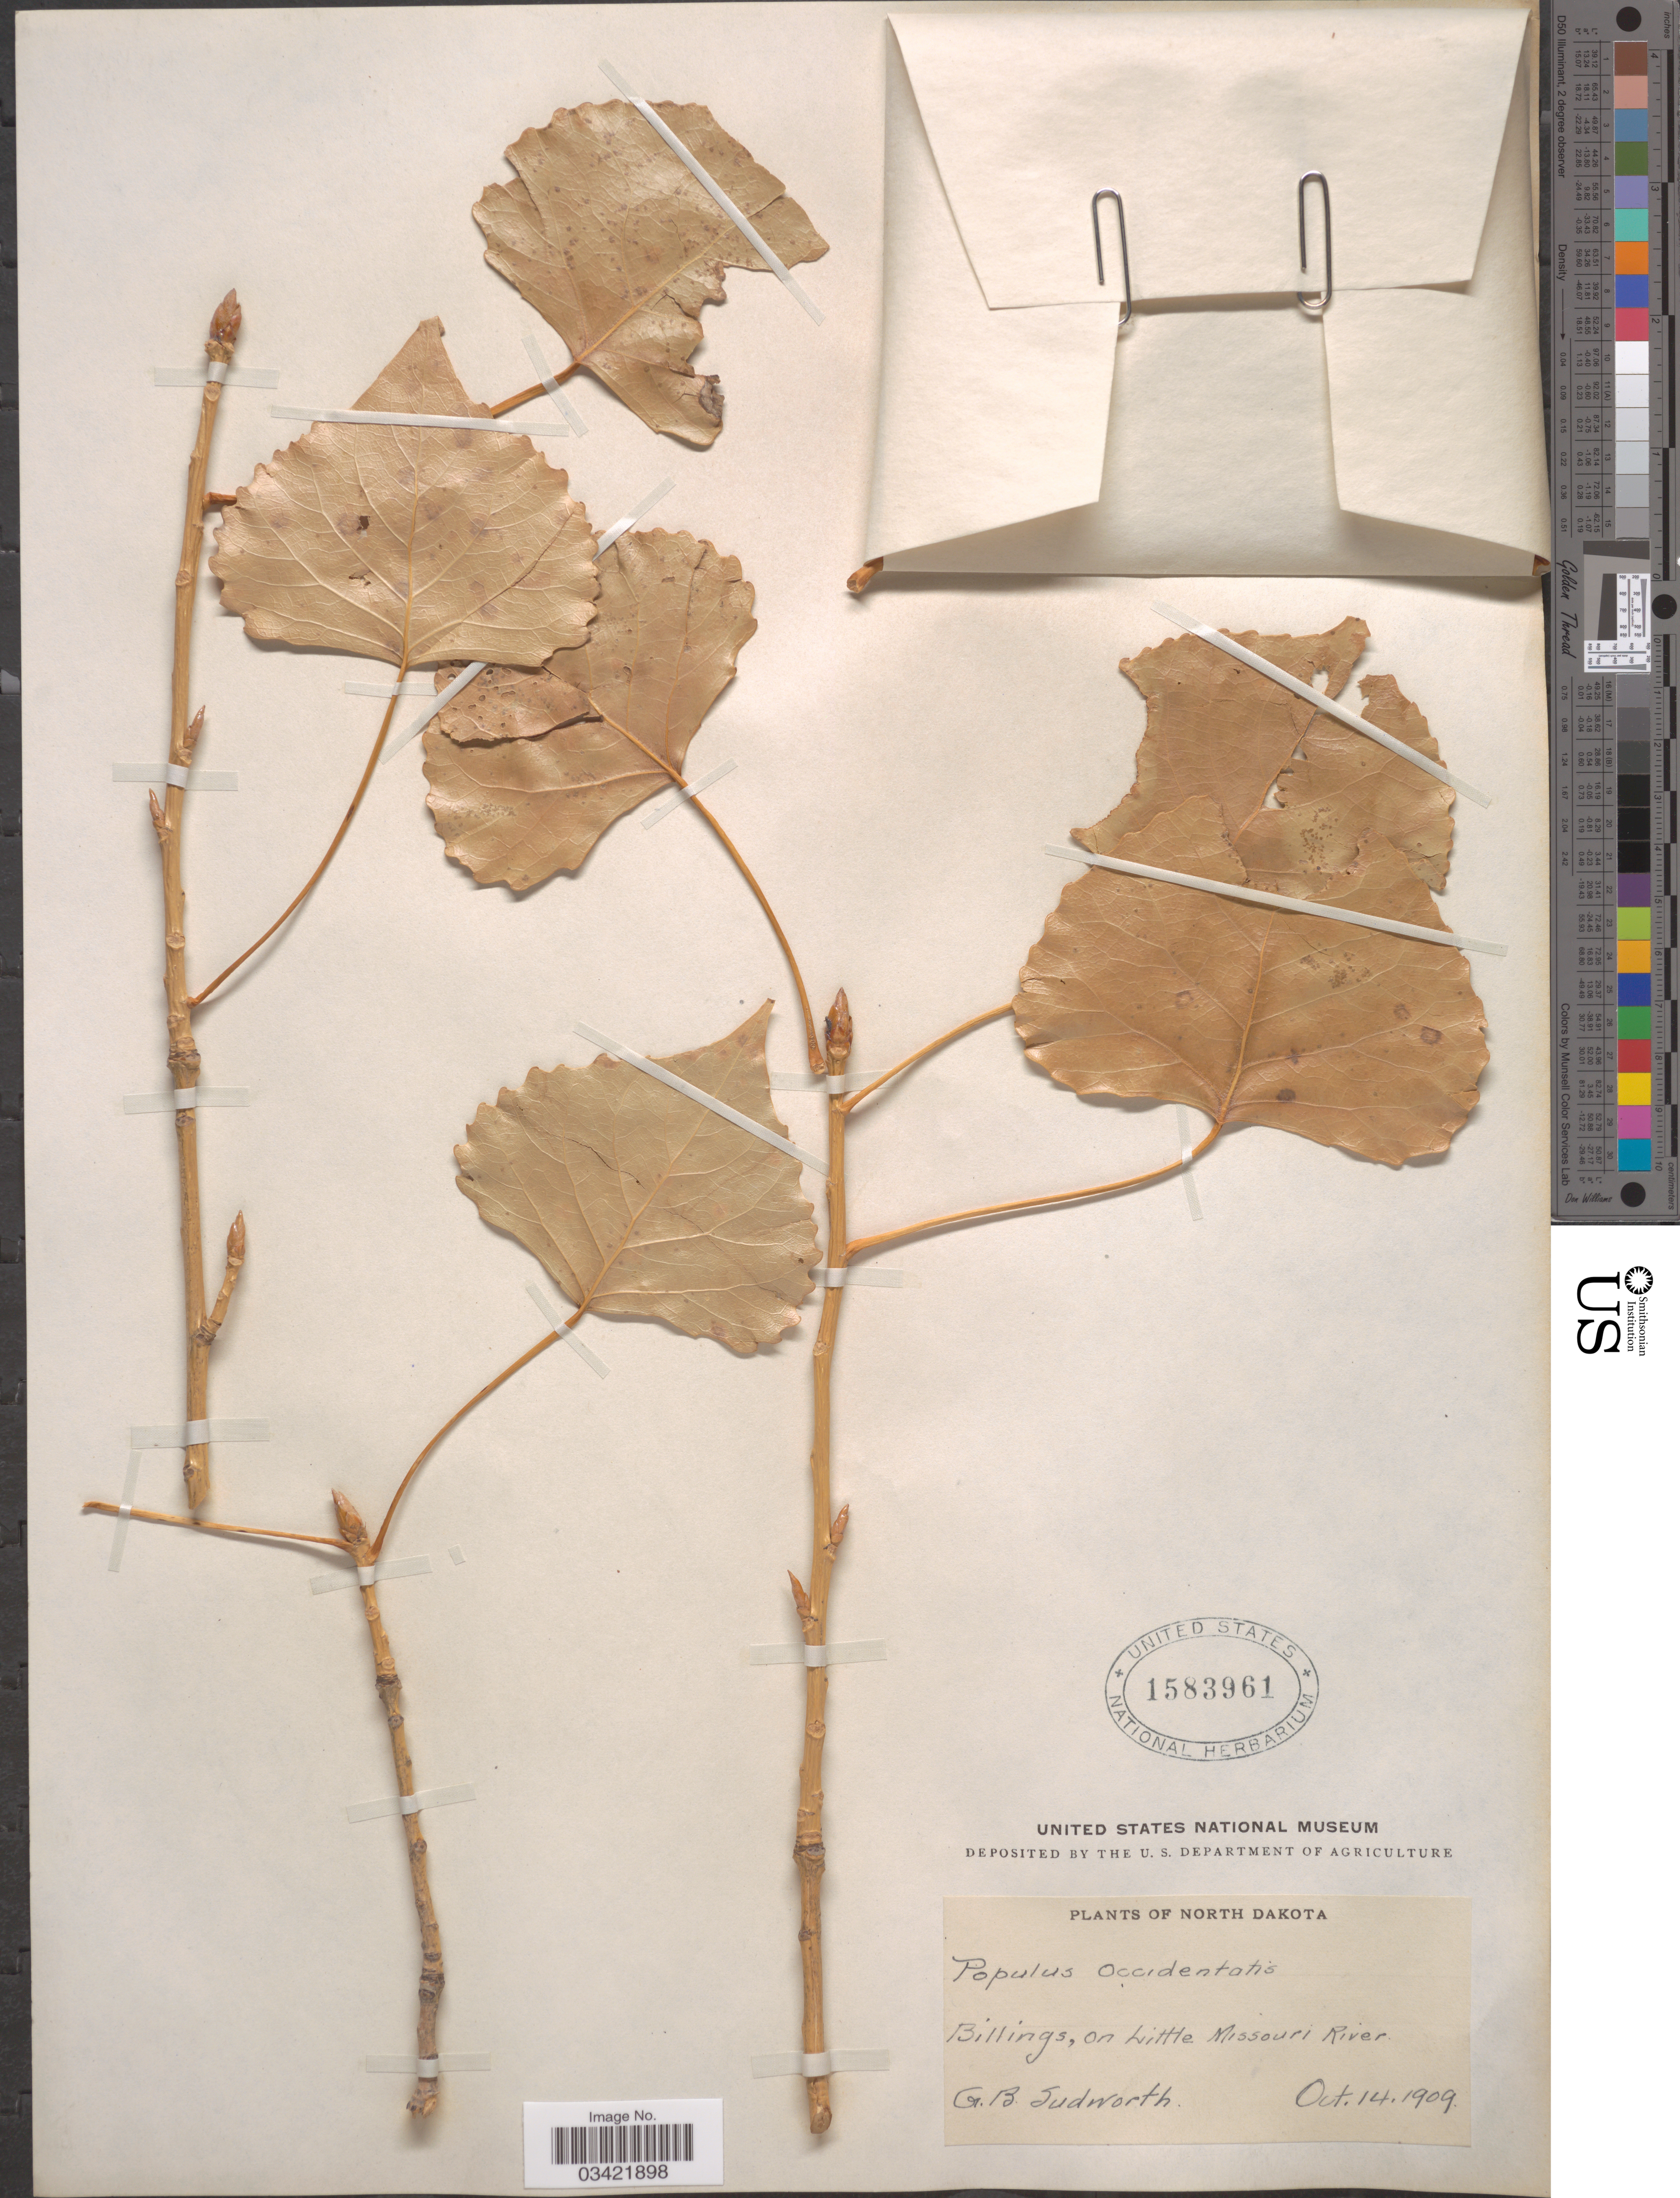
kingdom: Plantae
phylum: Tracheophyta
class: Magnoliopsida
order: Malpighiales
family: Salicaceae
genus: Populus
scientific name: Populus deltoides subsp. monilifera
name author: (Aiton) Eckenw.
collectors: G. B. Sudworth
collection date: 1909-10-14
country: United States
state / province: North Dakota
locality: Billings, on Little Missouri River.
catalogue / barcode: US 1583961